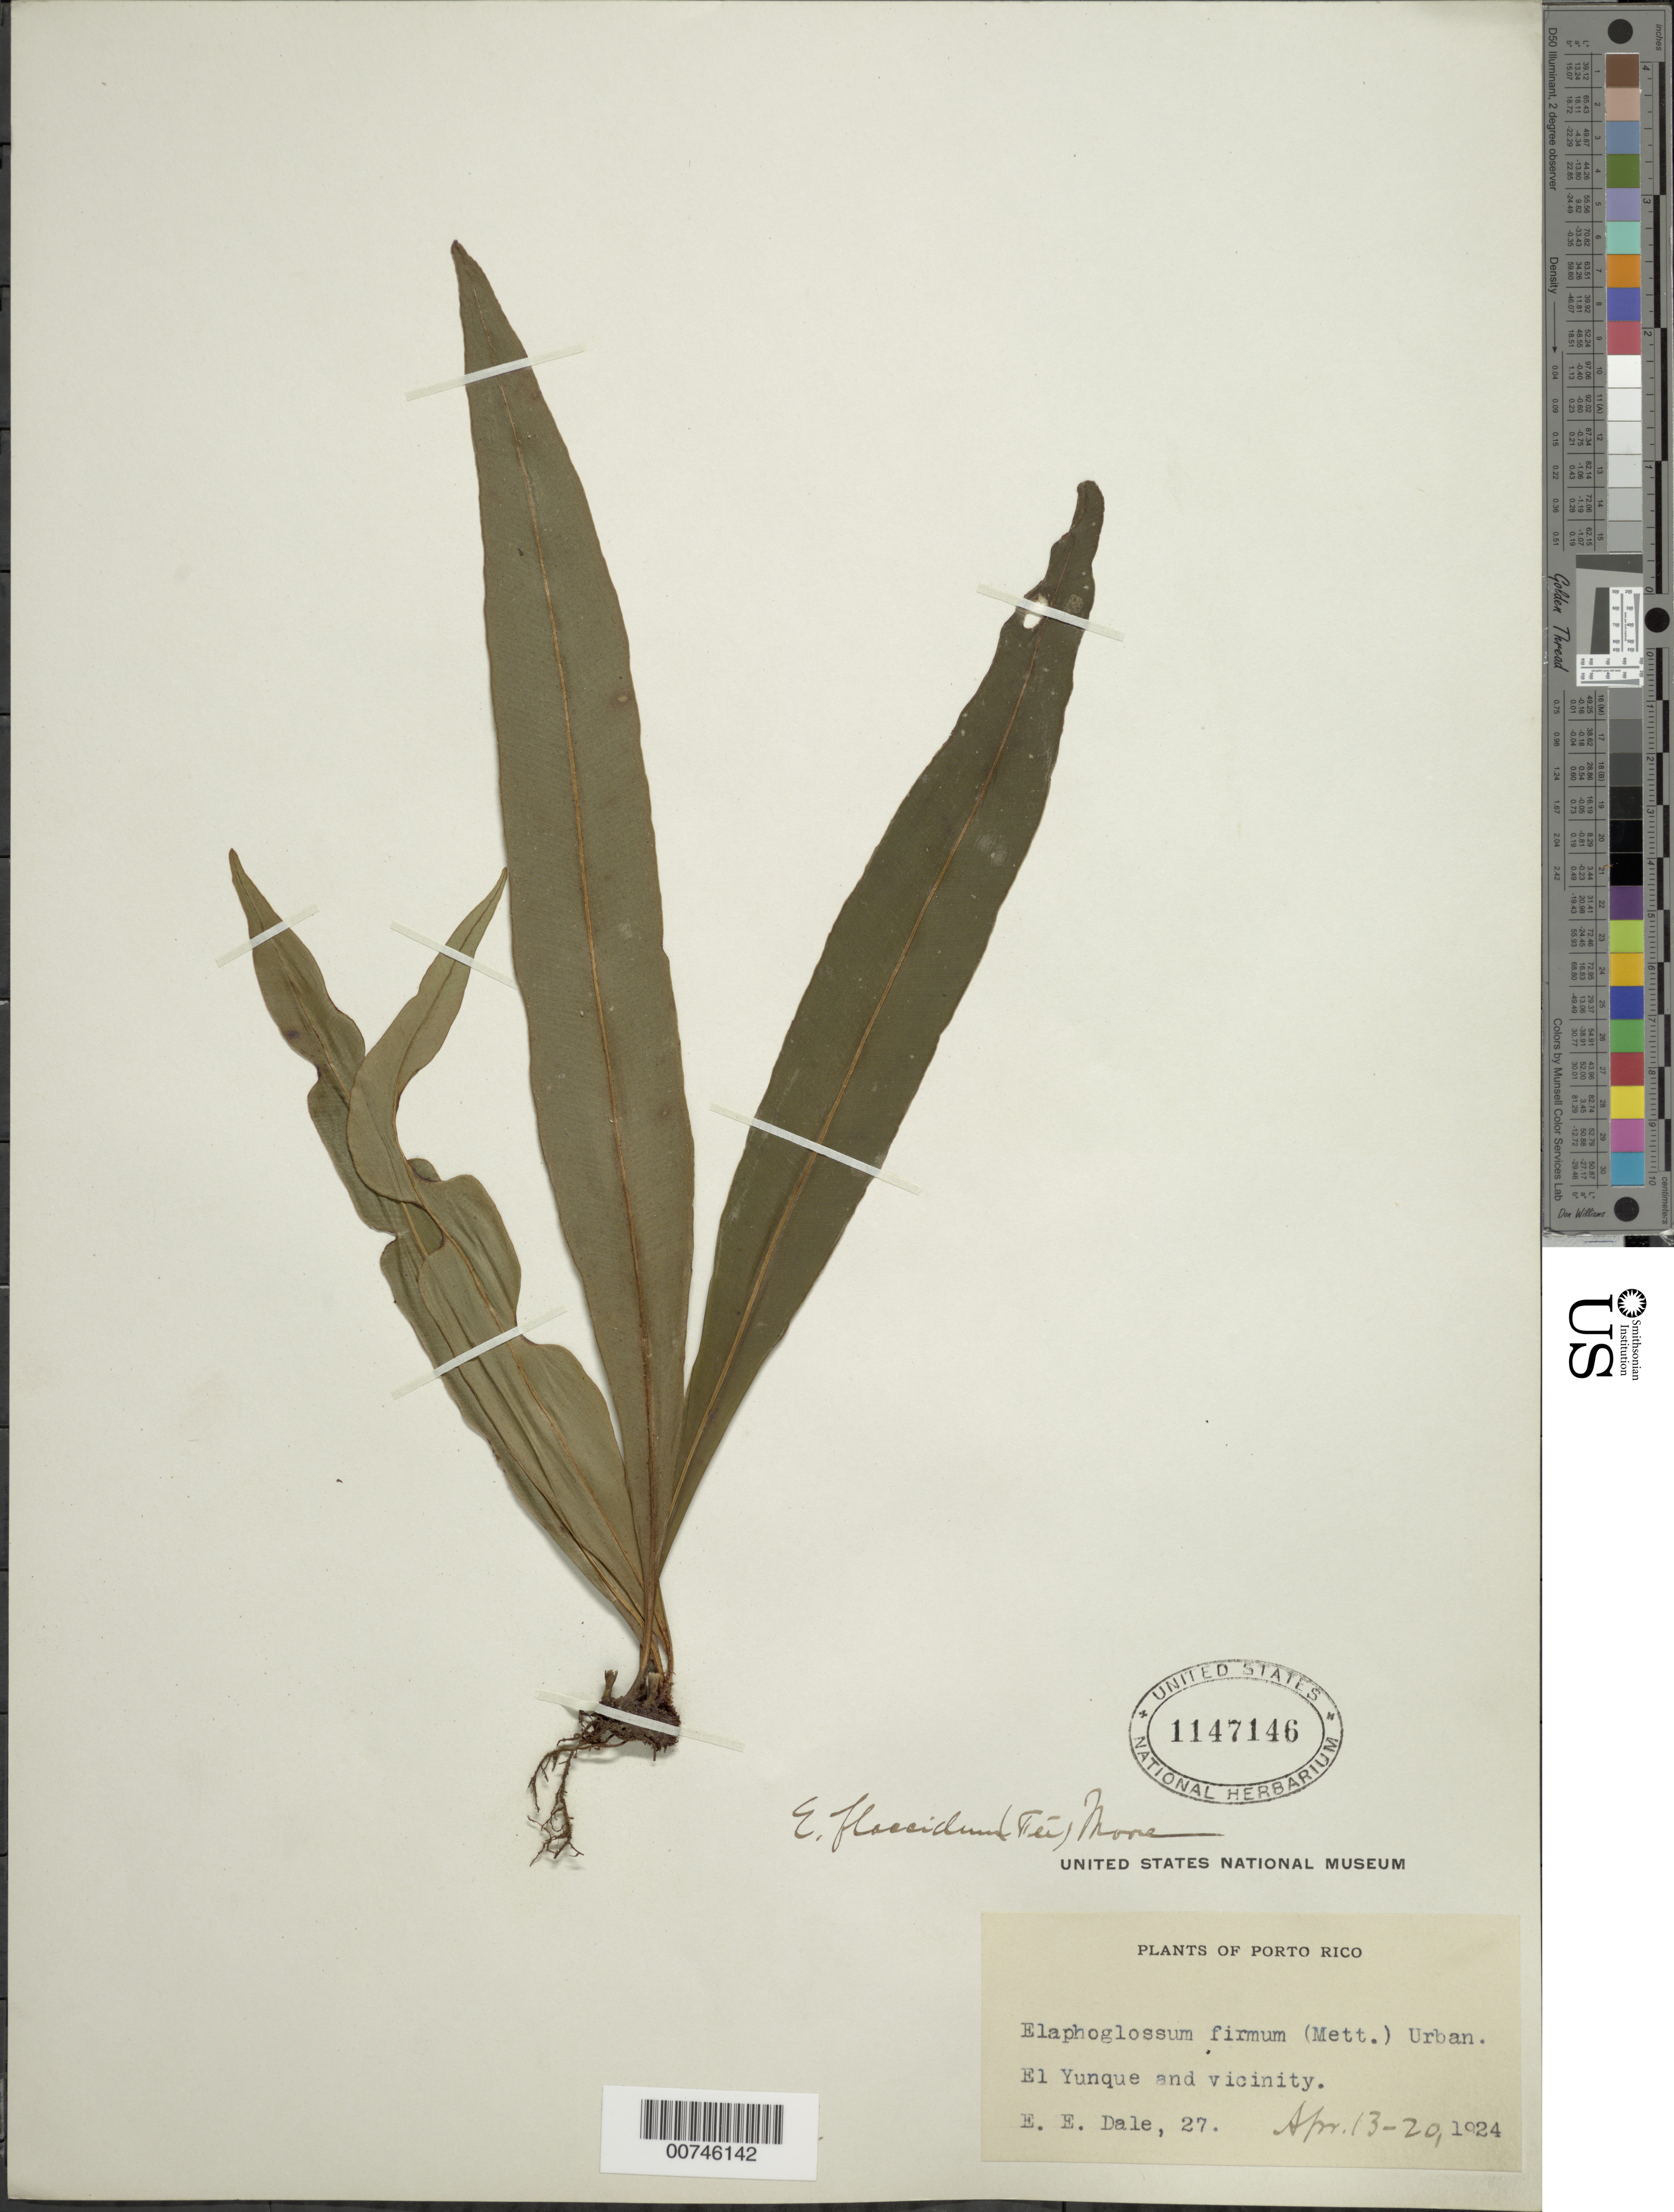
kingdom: Plantae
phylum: Tracheophyta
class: Polypodiopsida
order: Polypodiales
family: Dryopteridaceae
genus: Elaphoglossum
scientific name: Elaphoglossum rigidum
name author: (Aubl.) Urb.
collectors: E. Dale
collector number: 27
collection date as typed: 13 Apr 1924 to 20 Apr 1924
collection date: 1924-04-13/1924-04-20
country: Puerto Rico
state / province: Río Grande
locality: El Yunque and vicinity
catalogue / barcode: US 1147146